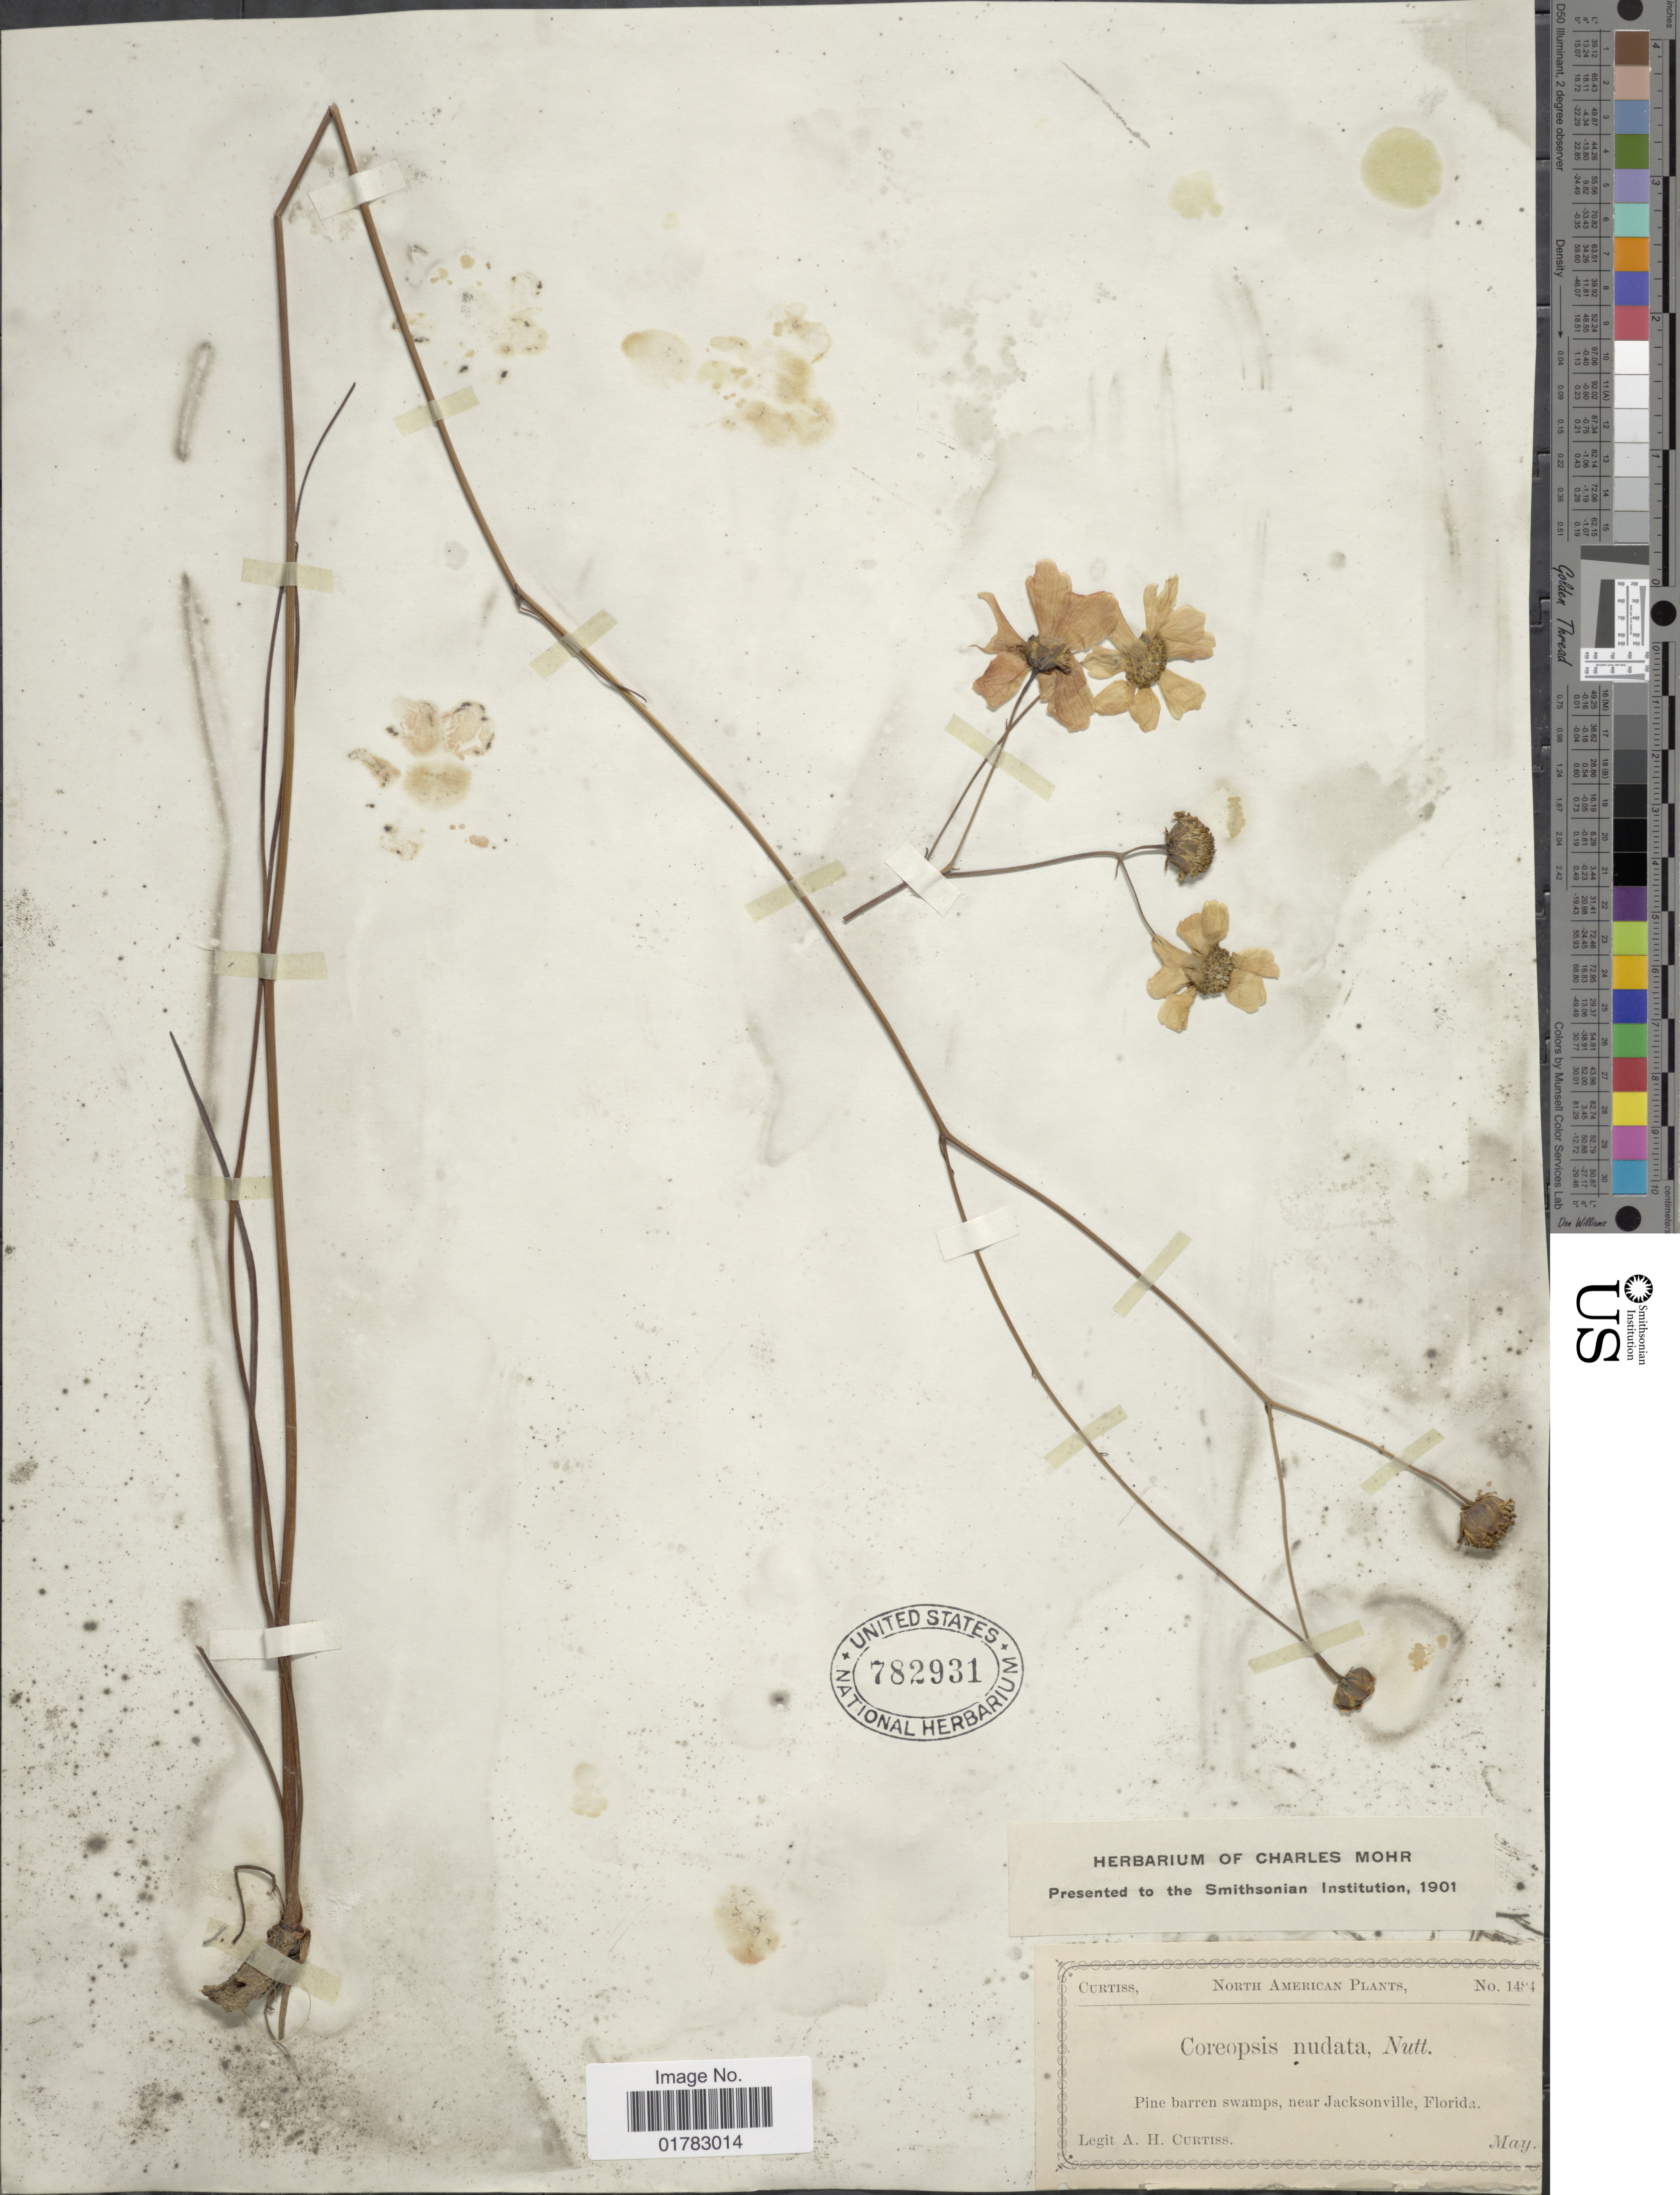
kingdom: Plantae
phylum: Tracheophyta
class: Magnoliopsida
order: Asterales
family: Asteraceae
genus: Coreopsis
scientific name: Coreopsis nudatus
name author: Nutt.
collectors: A. H. Curtiss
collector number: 1484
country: United States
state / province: Florida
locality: North America, Pine barren swamps, near Jacksonville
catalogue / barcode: US 782931